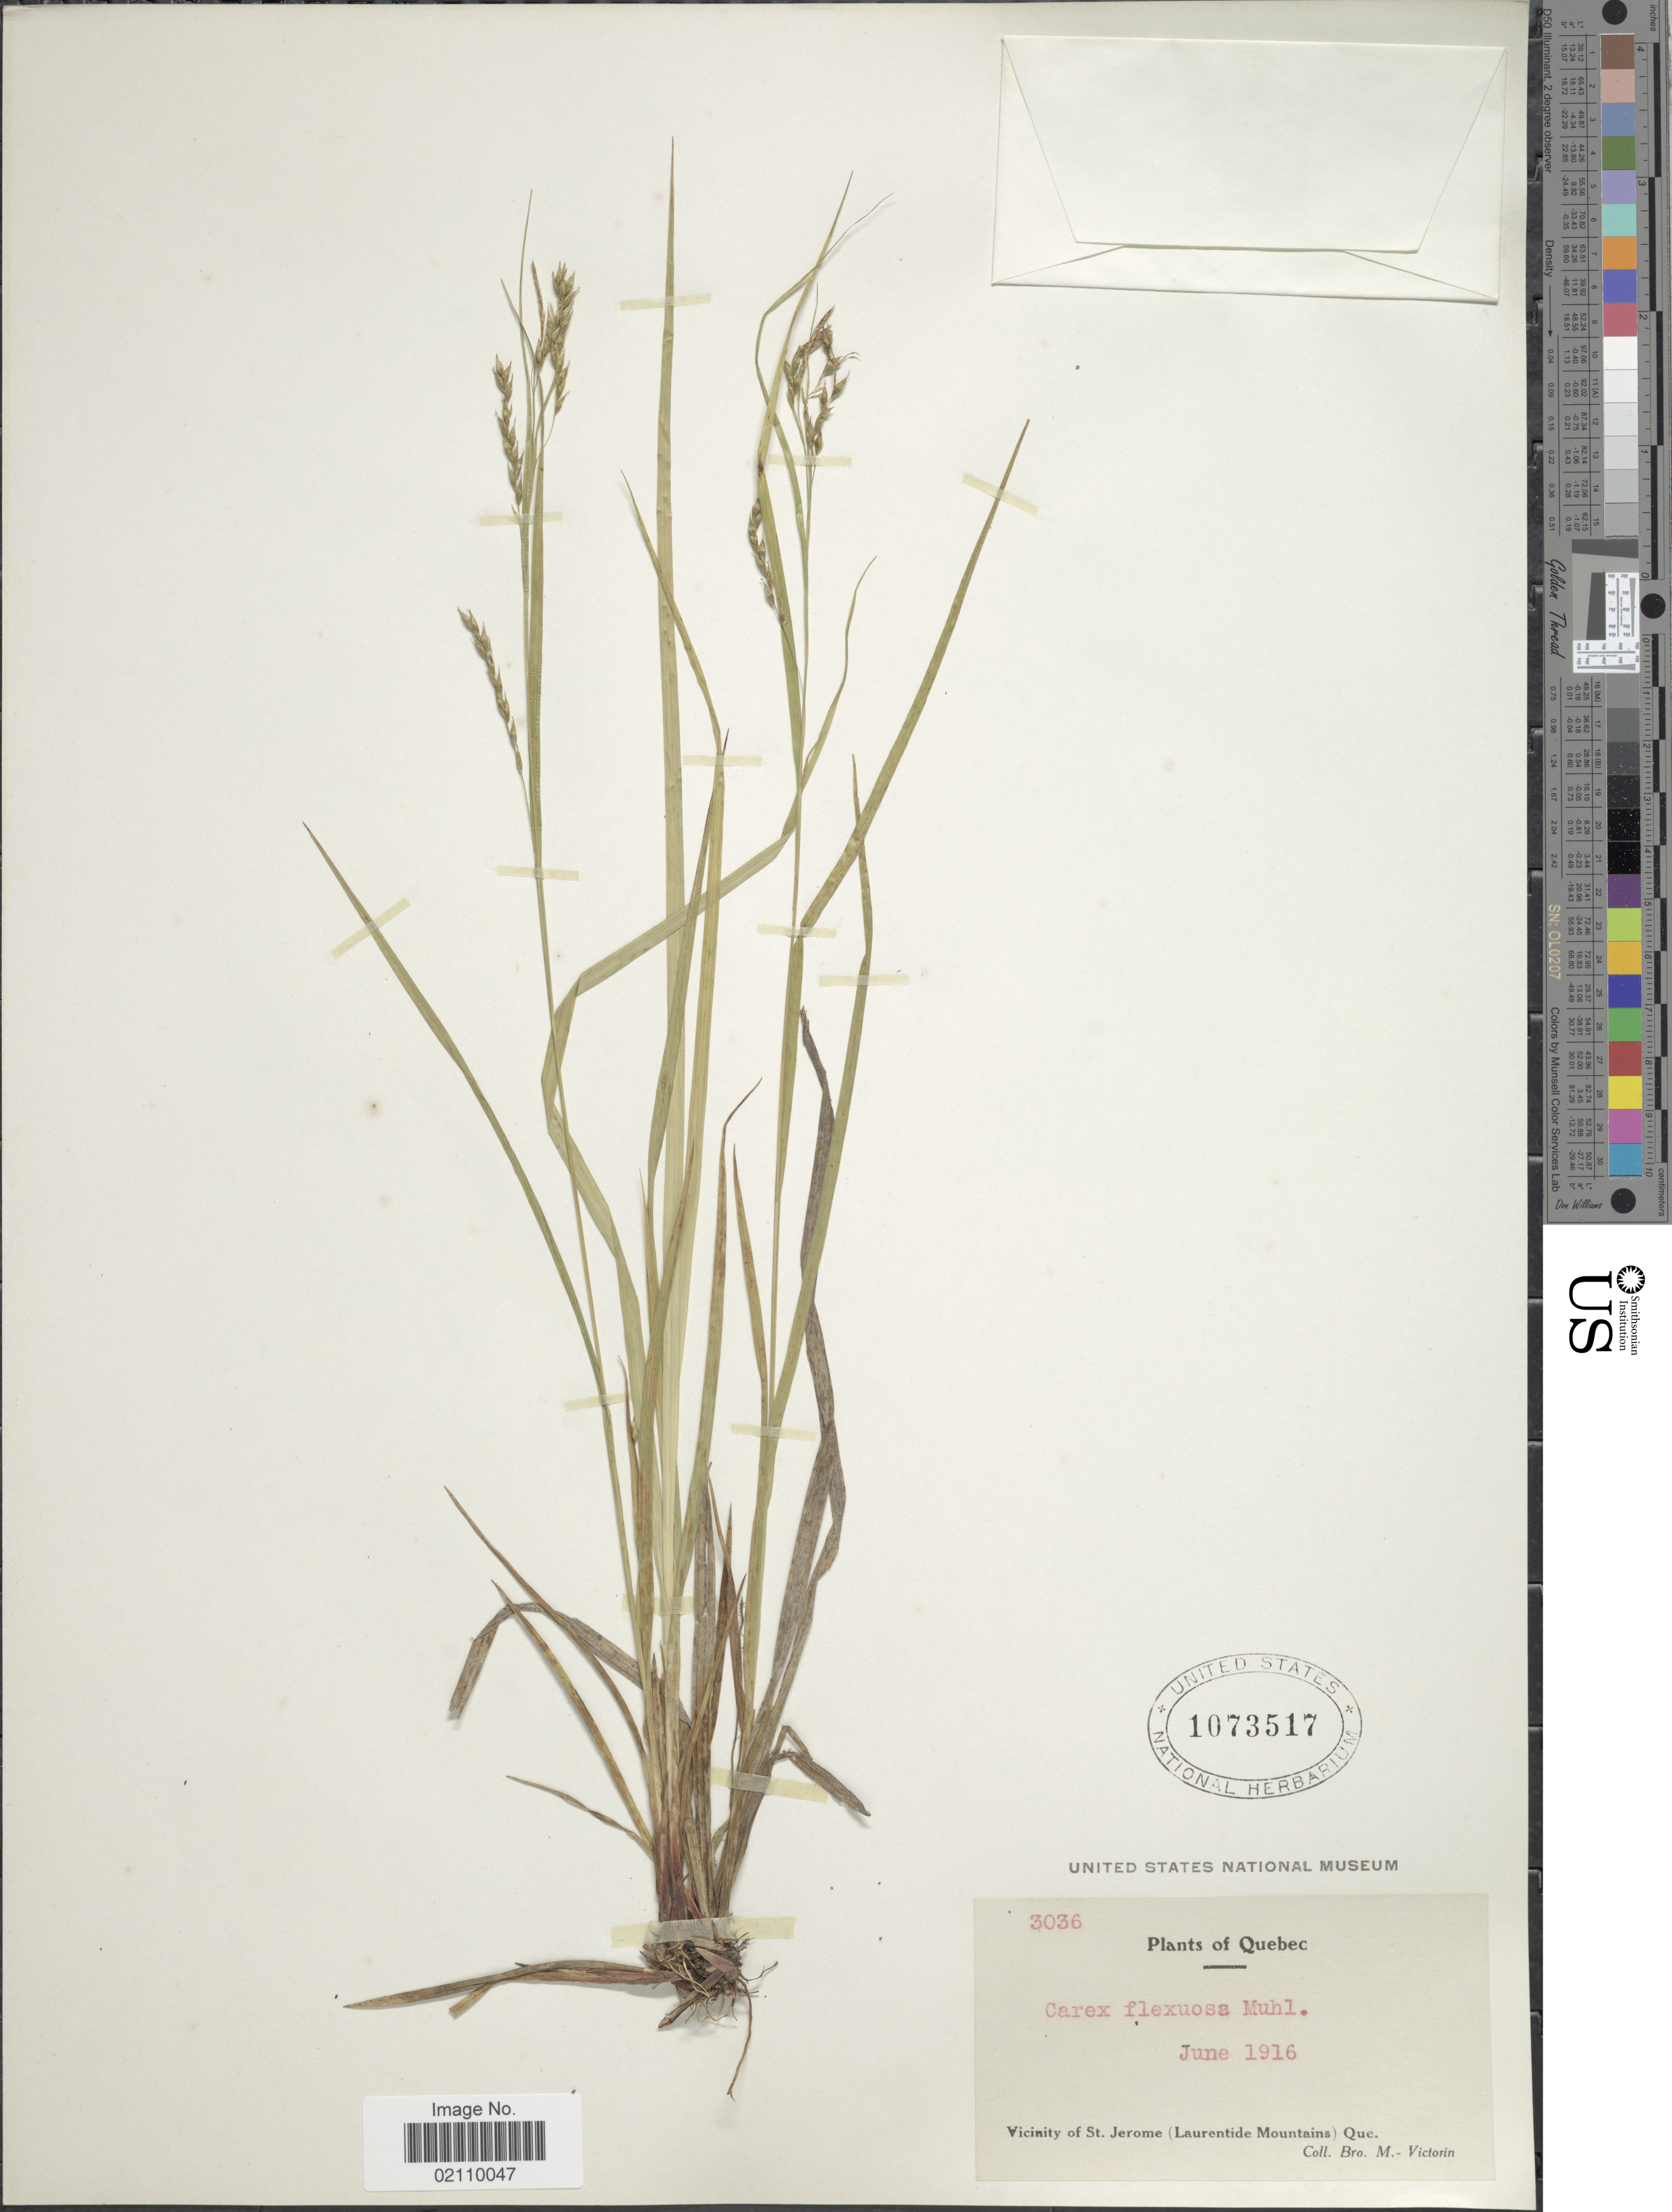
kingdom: Plantae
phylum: Tracheophyta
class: Liliopsida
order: Poales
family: Cyperaceae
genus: Carex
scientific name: Carex flexuosa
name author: Muhl. ex Willd.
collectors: Fr. Marie-Victorin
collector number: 3036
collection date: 1916-06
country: Canada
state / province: Quebec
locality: Vicinity of St. Jerome (Laurentide Mountains)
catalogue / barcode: US 1073517